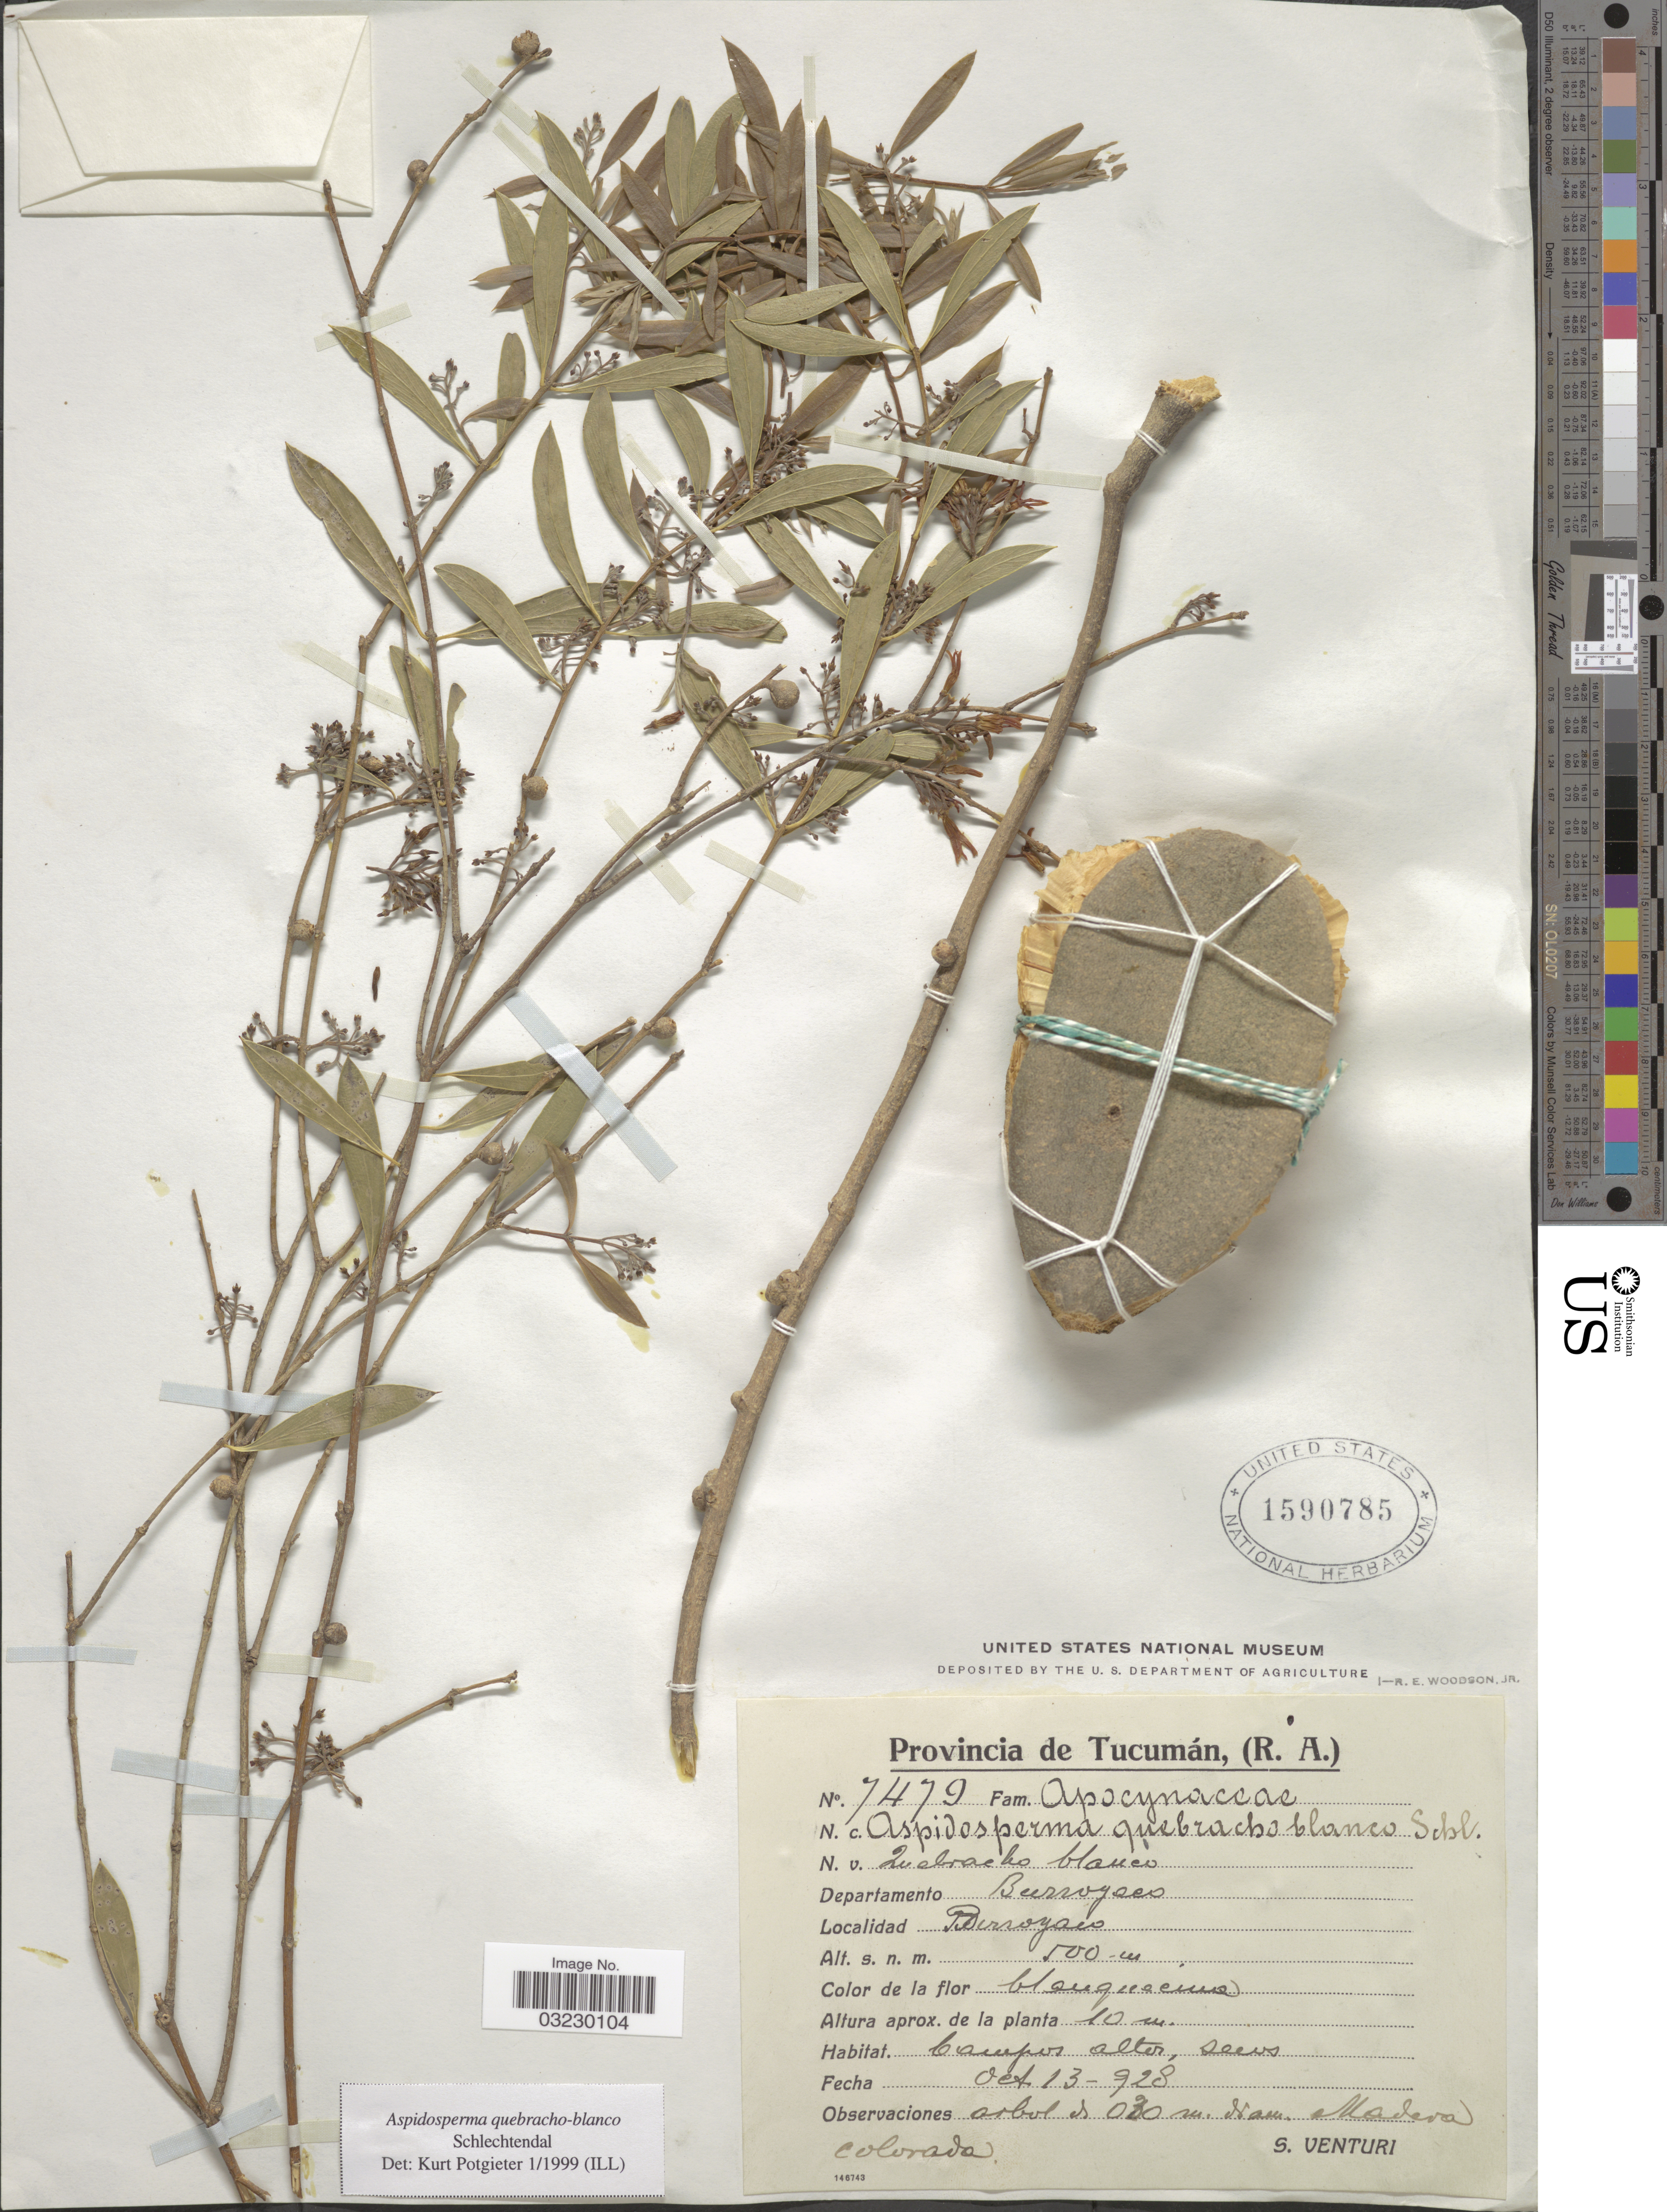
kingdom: Plantae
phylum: Tracheophyta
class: Magnoliopsida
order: Gentianales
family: Apocynaceae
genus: Aspidosperma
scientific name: Aspidosperma quebracho-blanco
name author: Schltdl.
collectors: S. Venturi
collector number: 7479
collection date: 1928-10-13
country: Argentina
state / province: Tucuman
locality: Departamento Burroyaco. Burroyaco.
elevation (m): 500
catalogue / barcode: US 1590785